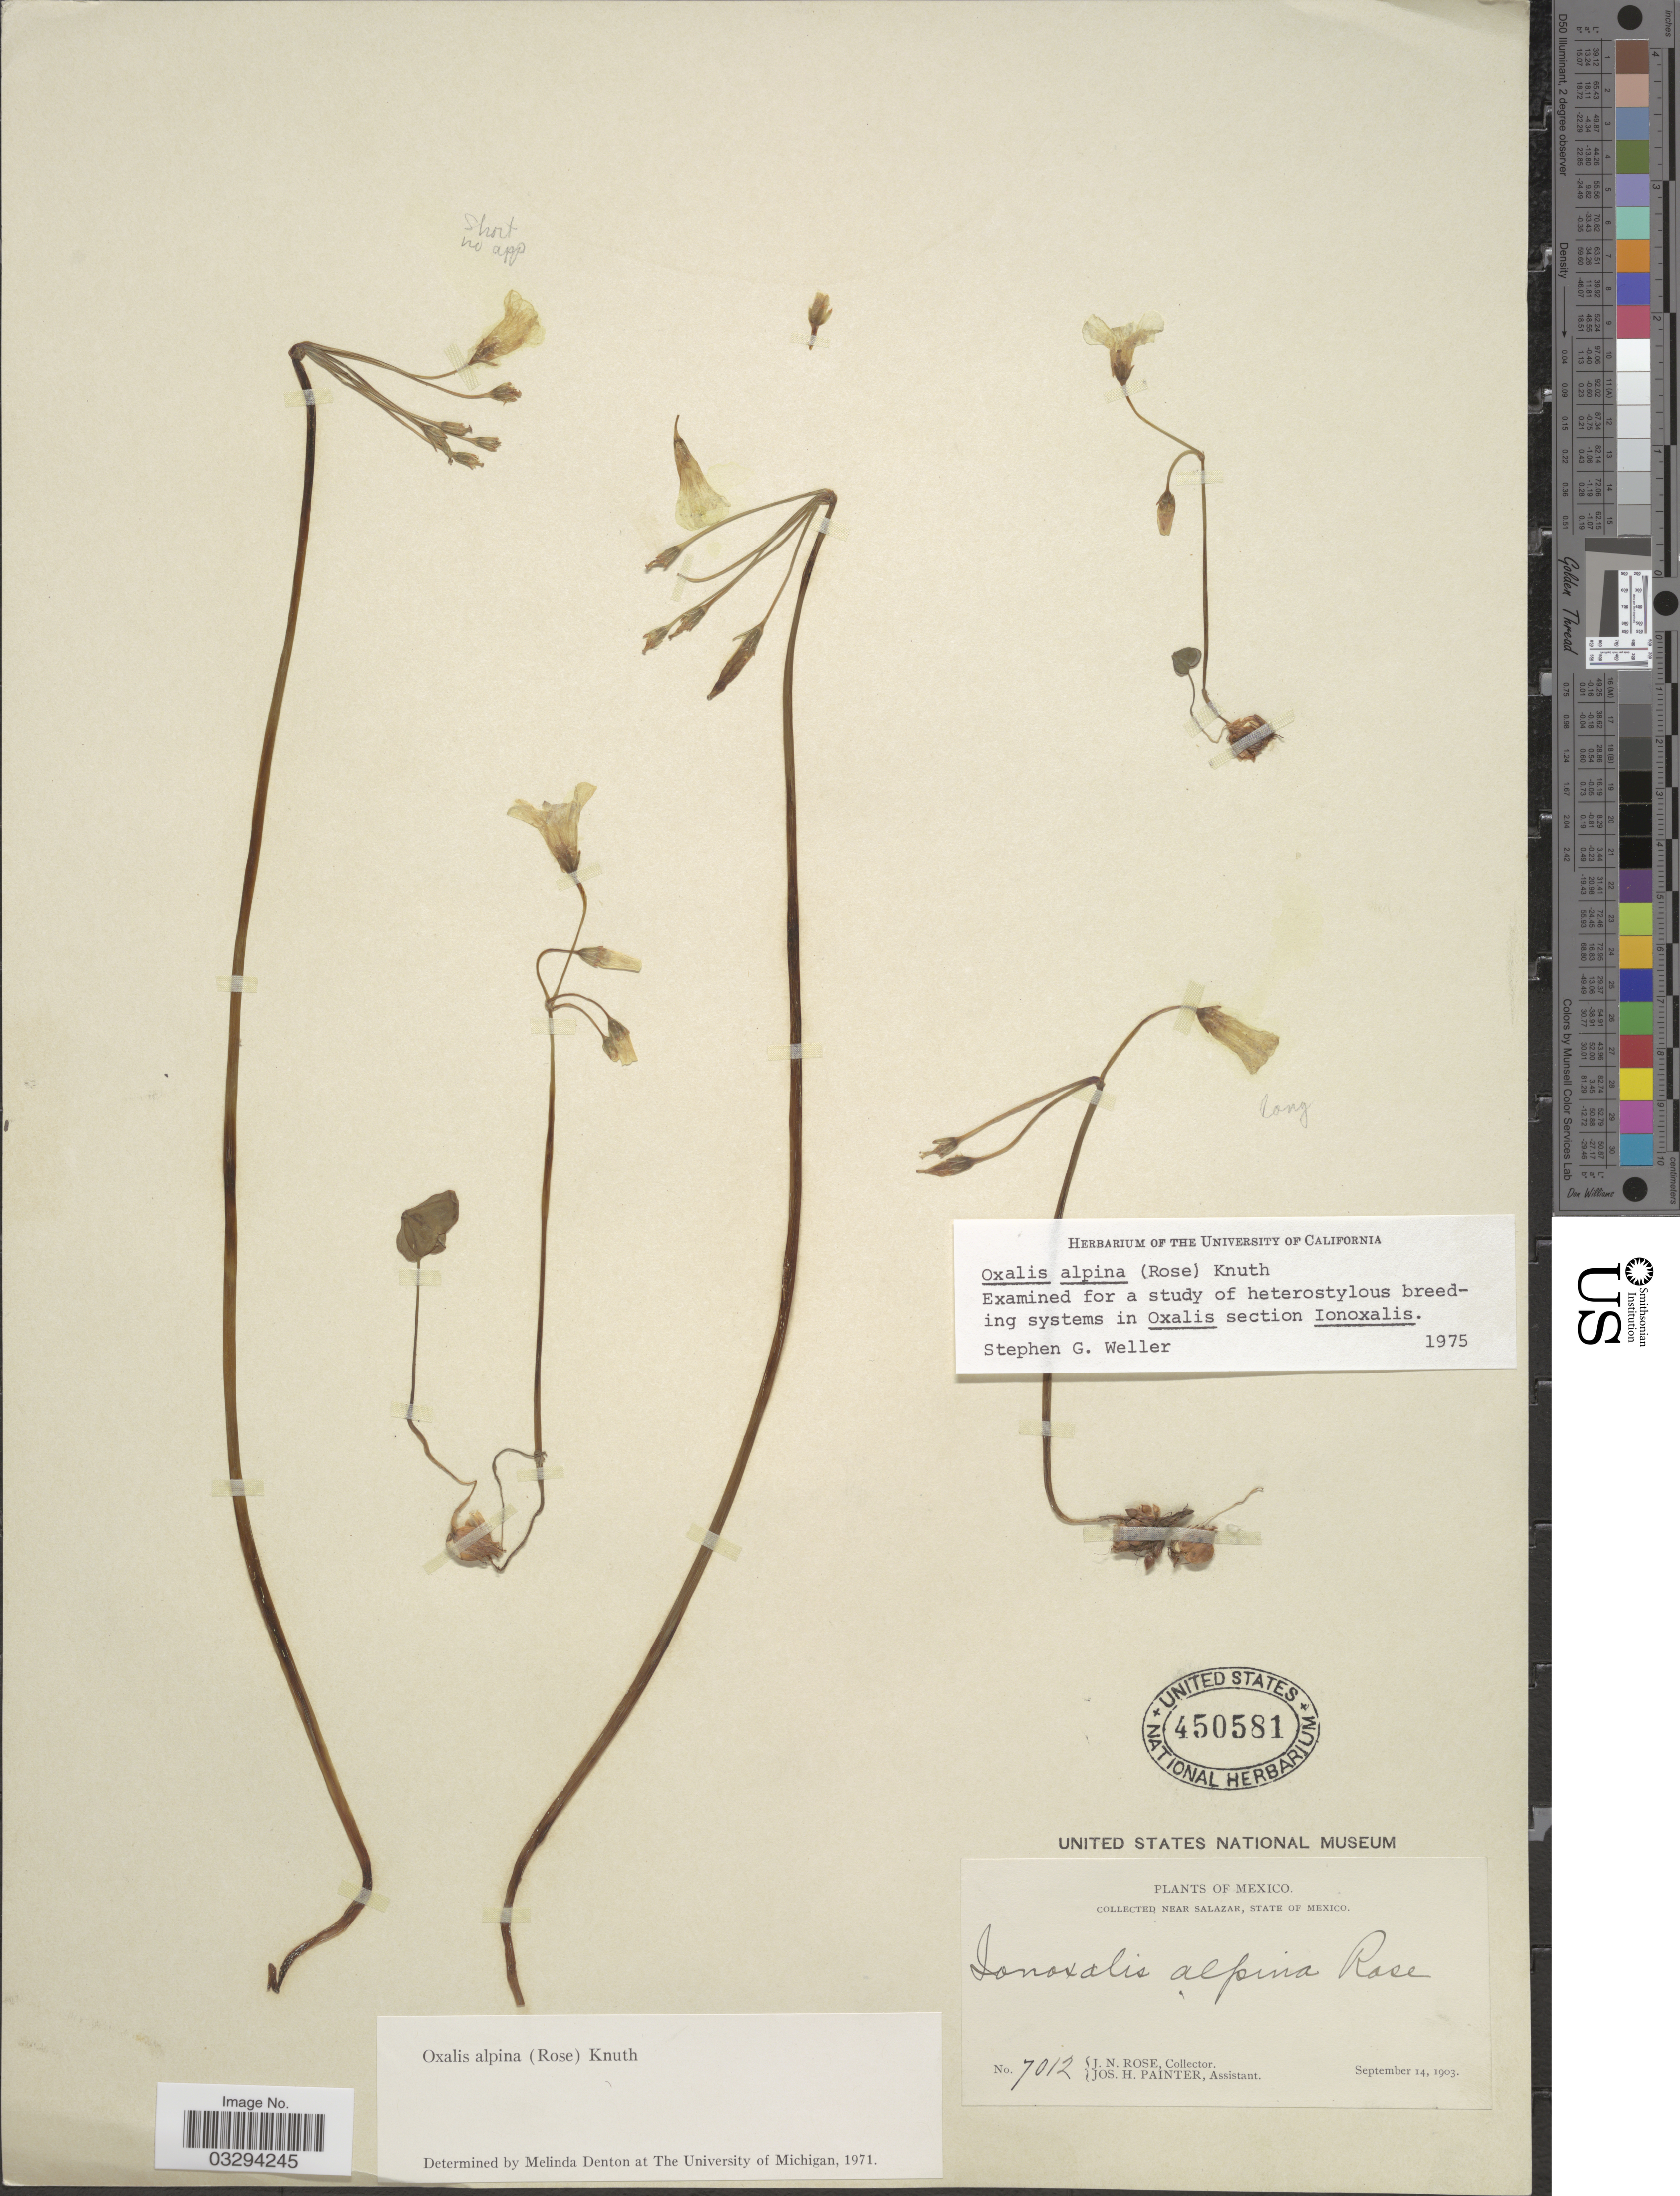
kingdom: Plantae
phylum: Tracheophyta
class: Magnoliopsida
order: Oxalidales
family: Oxalidaceae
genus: Oxalis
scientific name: Oxalis alpina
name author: (Rose) R. Knuth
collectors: J. N. Rose & J. H. Painter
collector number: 7012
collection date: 1903-09-14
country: Mexico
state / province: México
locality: Near Salazar.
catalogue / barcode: US 450581